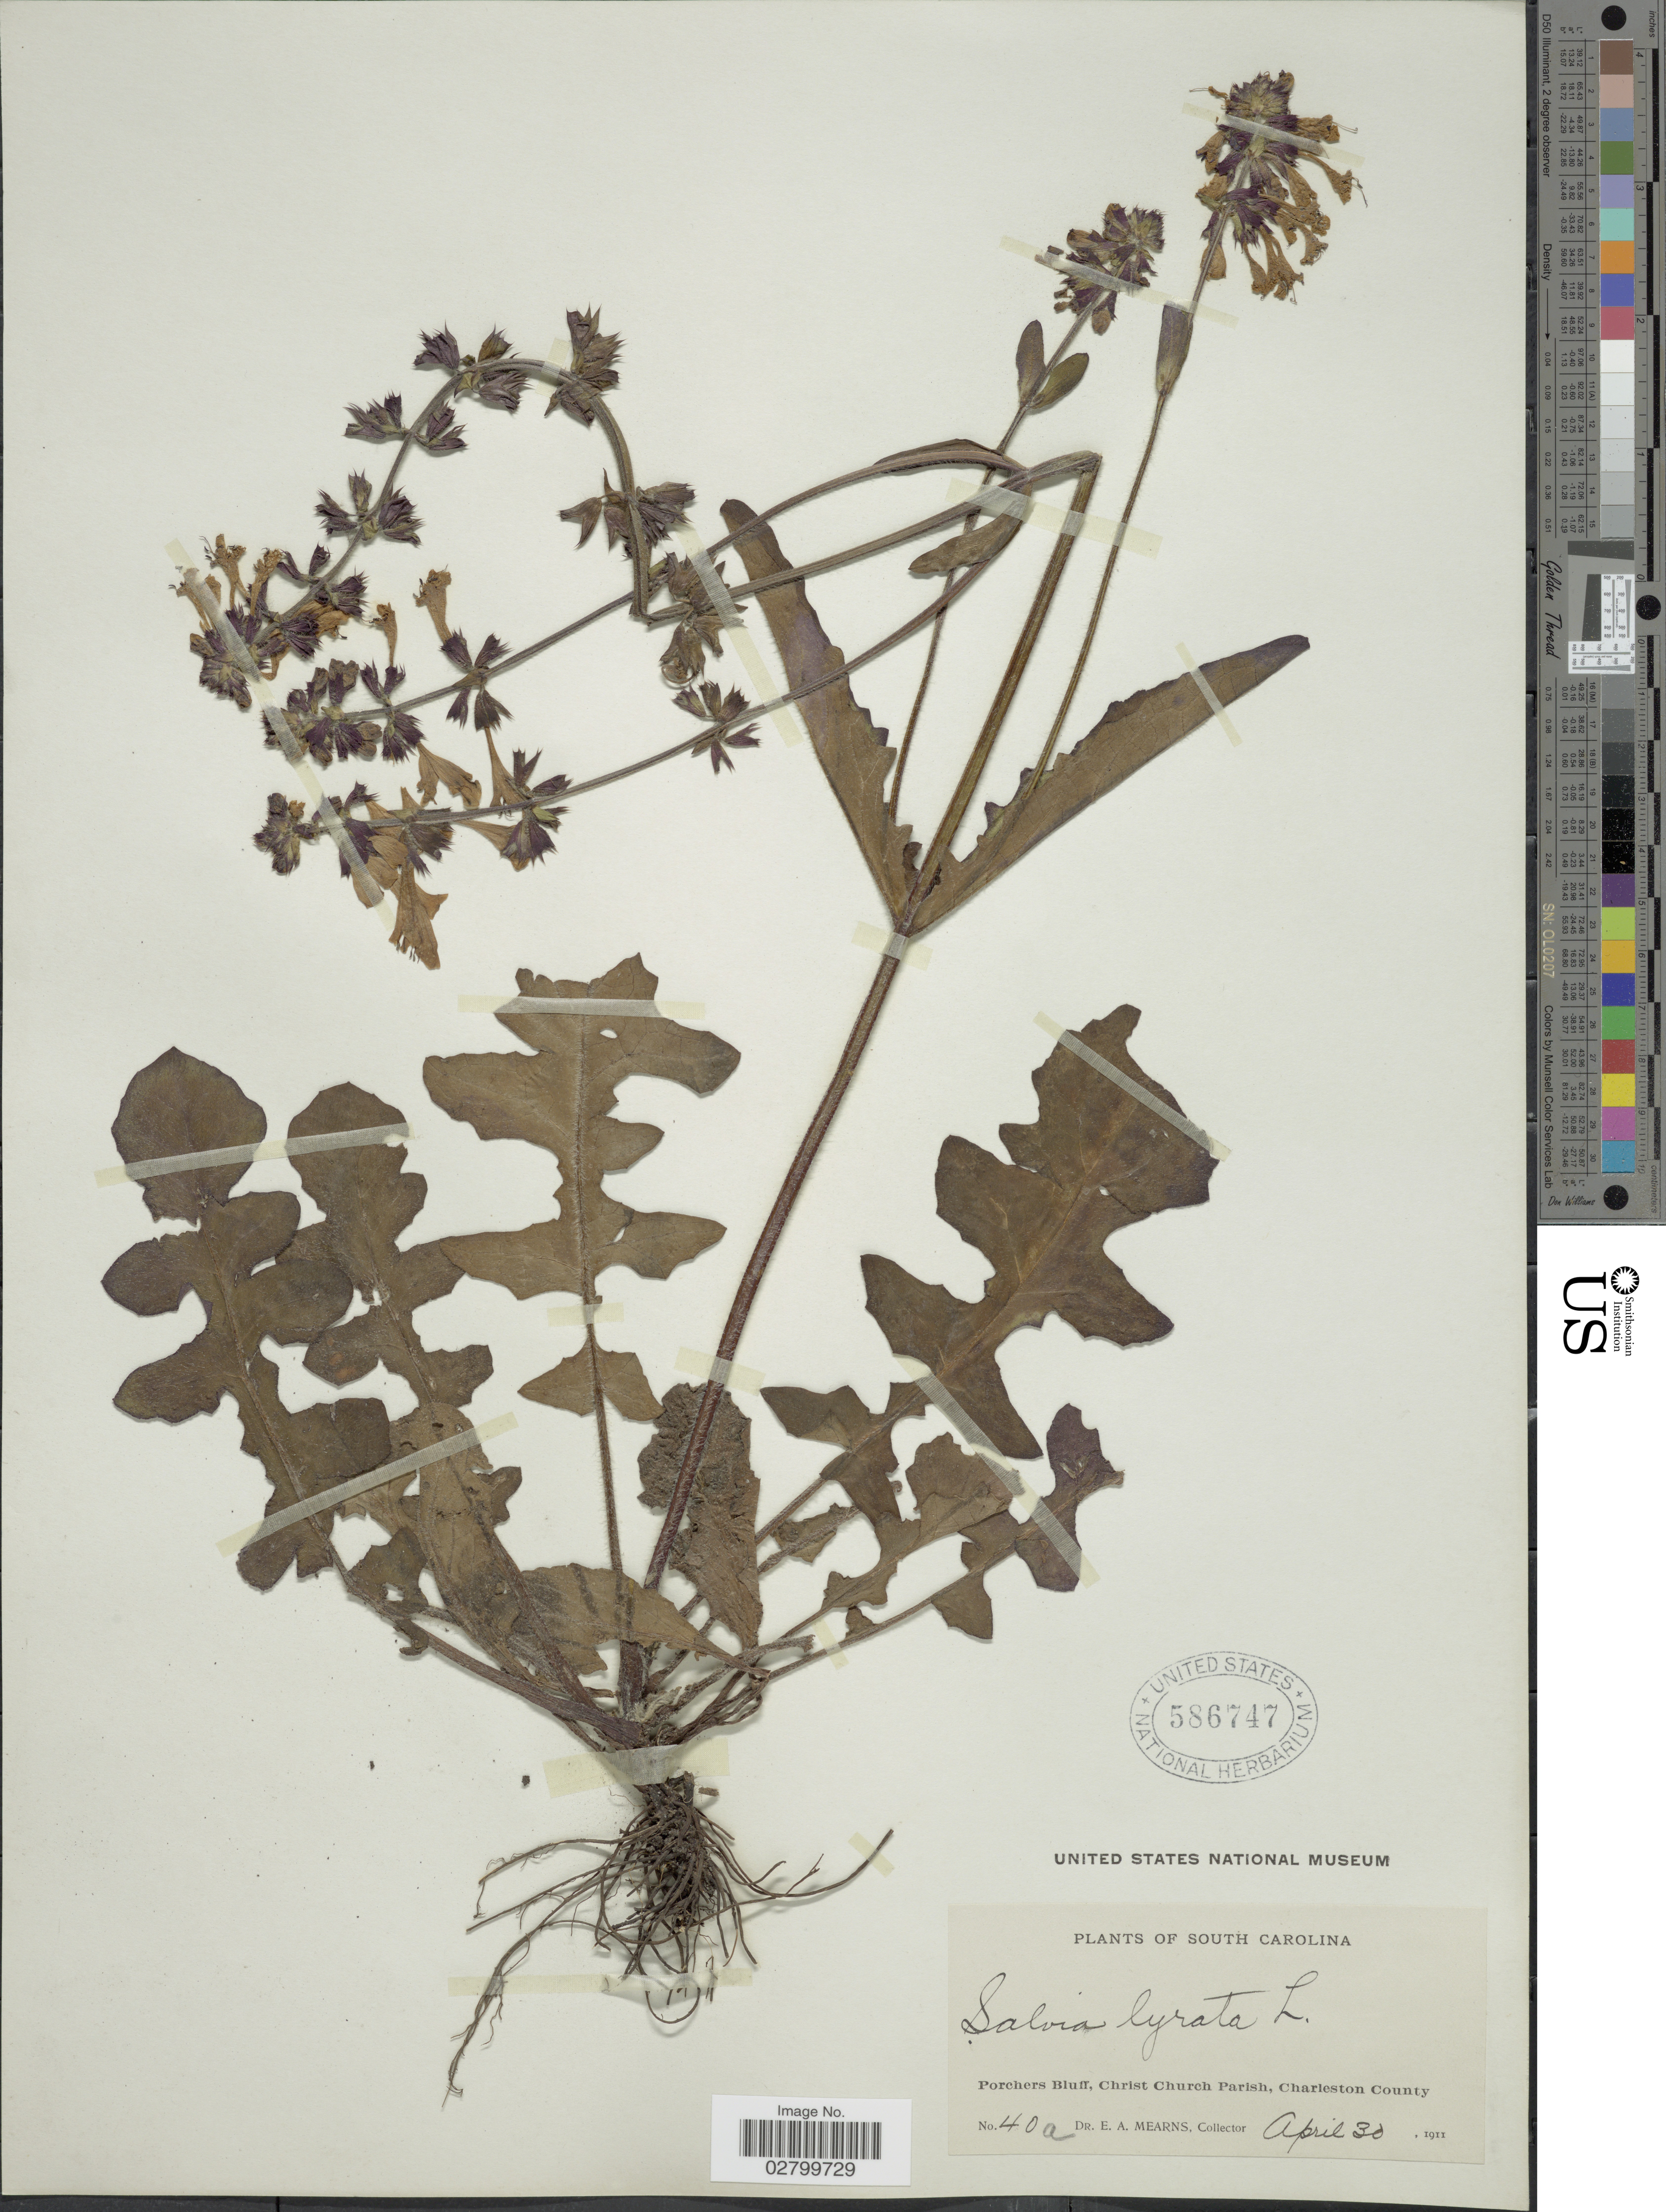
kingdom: Plantae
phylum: Tracheophyta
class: Magnoliopsida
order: Lamiales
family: Lamiaceae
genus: Salvia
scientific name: Salvia lyrata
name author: L.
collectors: E. A. Mearns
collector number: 40a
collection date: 1911-04-30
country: United States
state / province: South Carolina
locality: Porchers Bluff, Christ Church Parish, Charleston County.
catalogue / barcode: US 586747